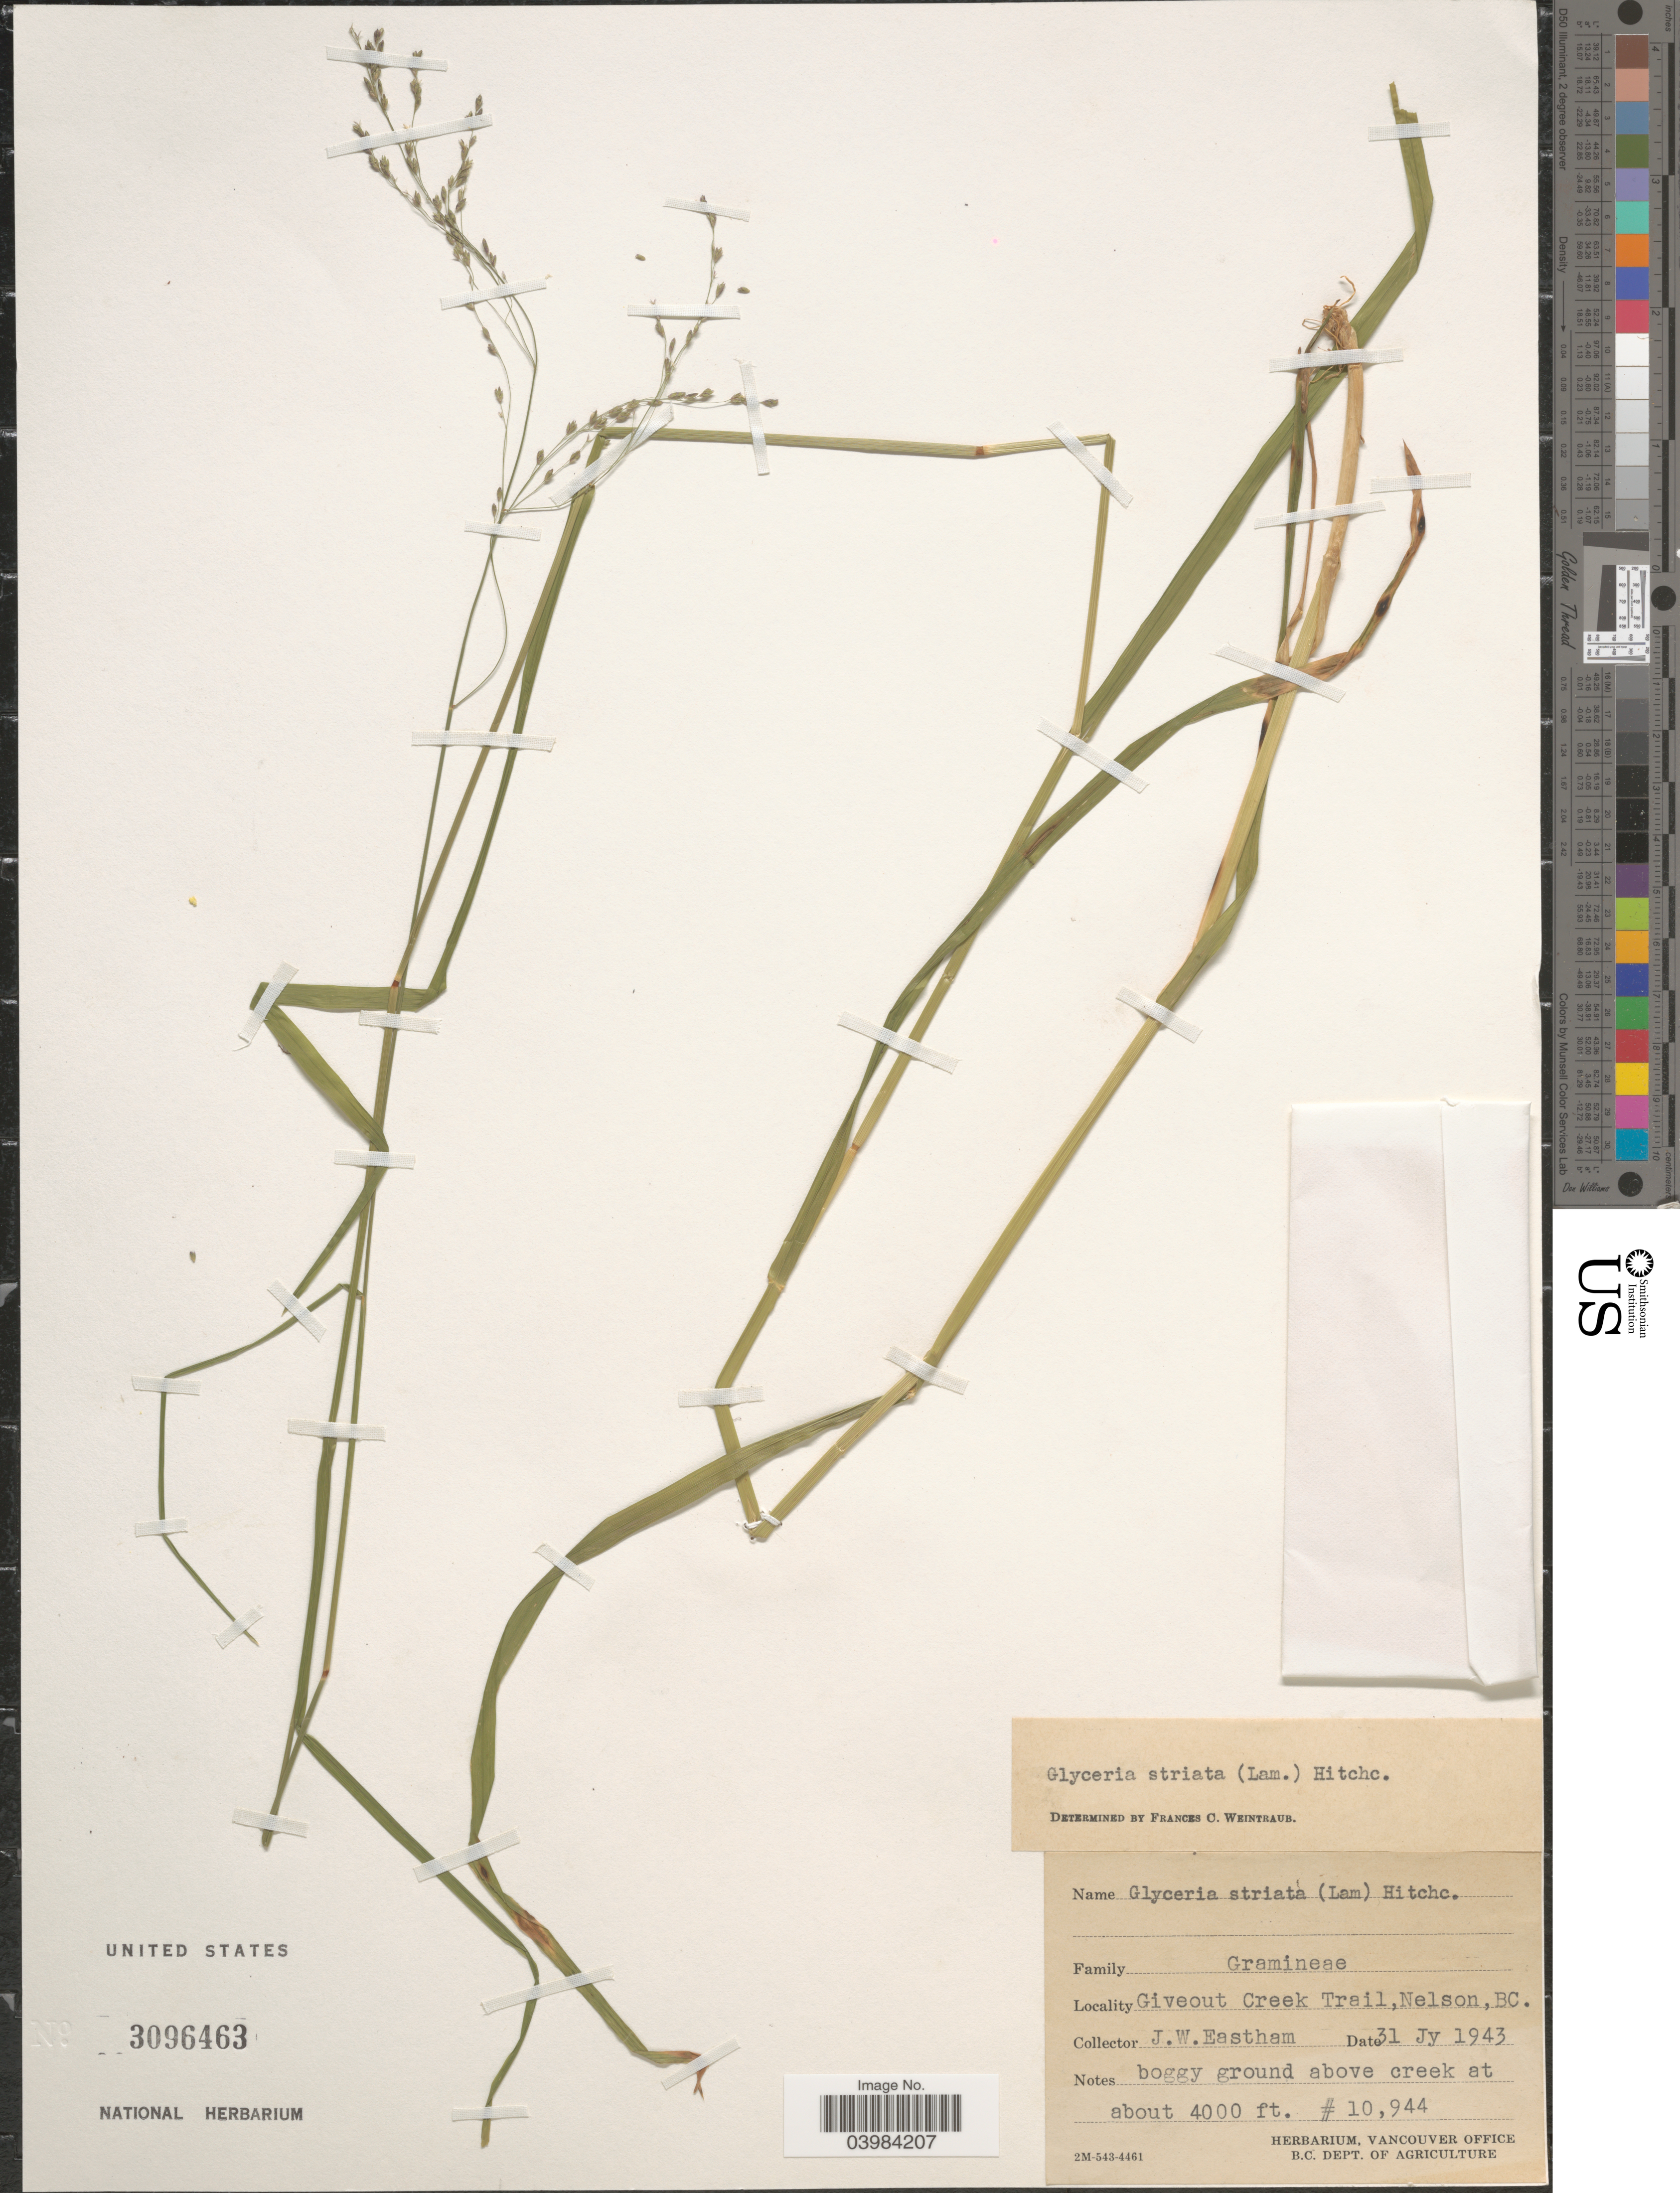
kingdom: Plantae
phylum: Tracheophyta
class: Liliopsida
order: Poales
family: Poaceae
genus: Glyceria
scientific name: Glyceria striata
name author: (Lam.) Hitchc.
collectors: J. Eastham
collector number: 10944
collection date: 1943-07-31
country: Canada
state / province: British Columbia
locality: Giveout Creek Trail, Nelson.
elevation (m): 1219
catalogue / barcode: US 3096463